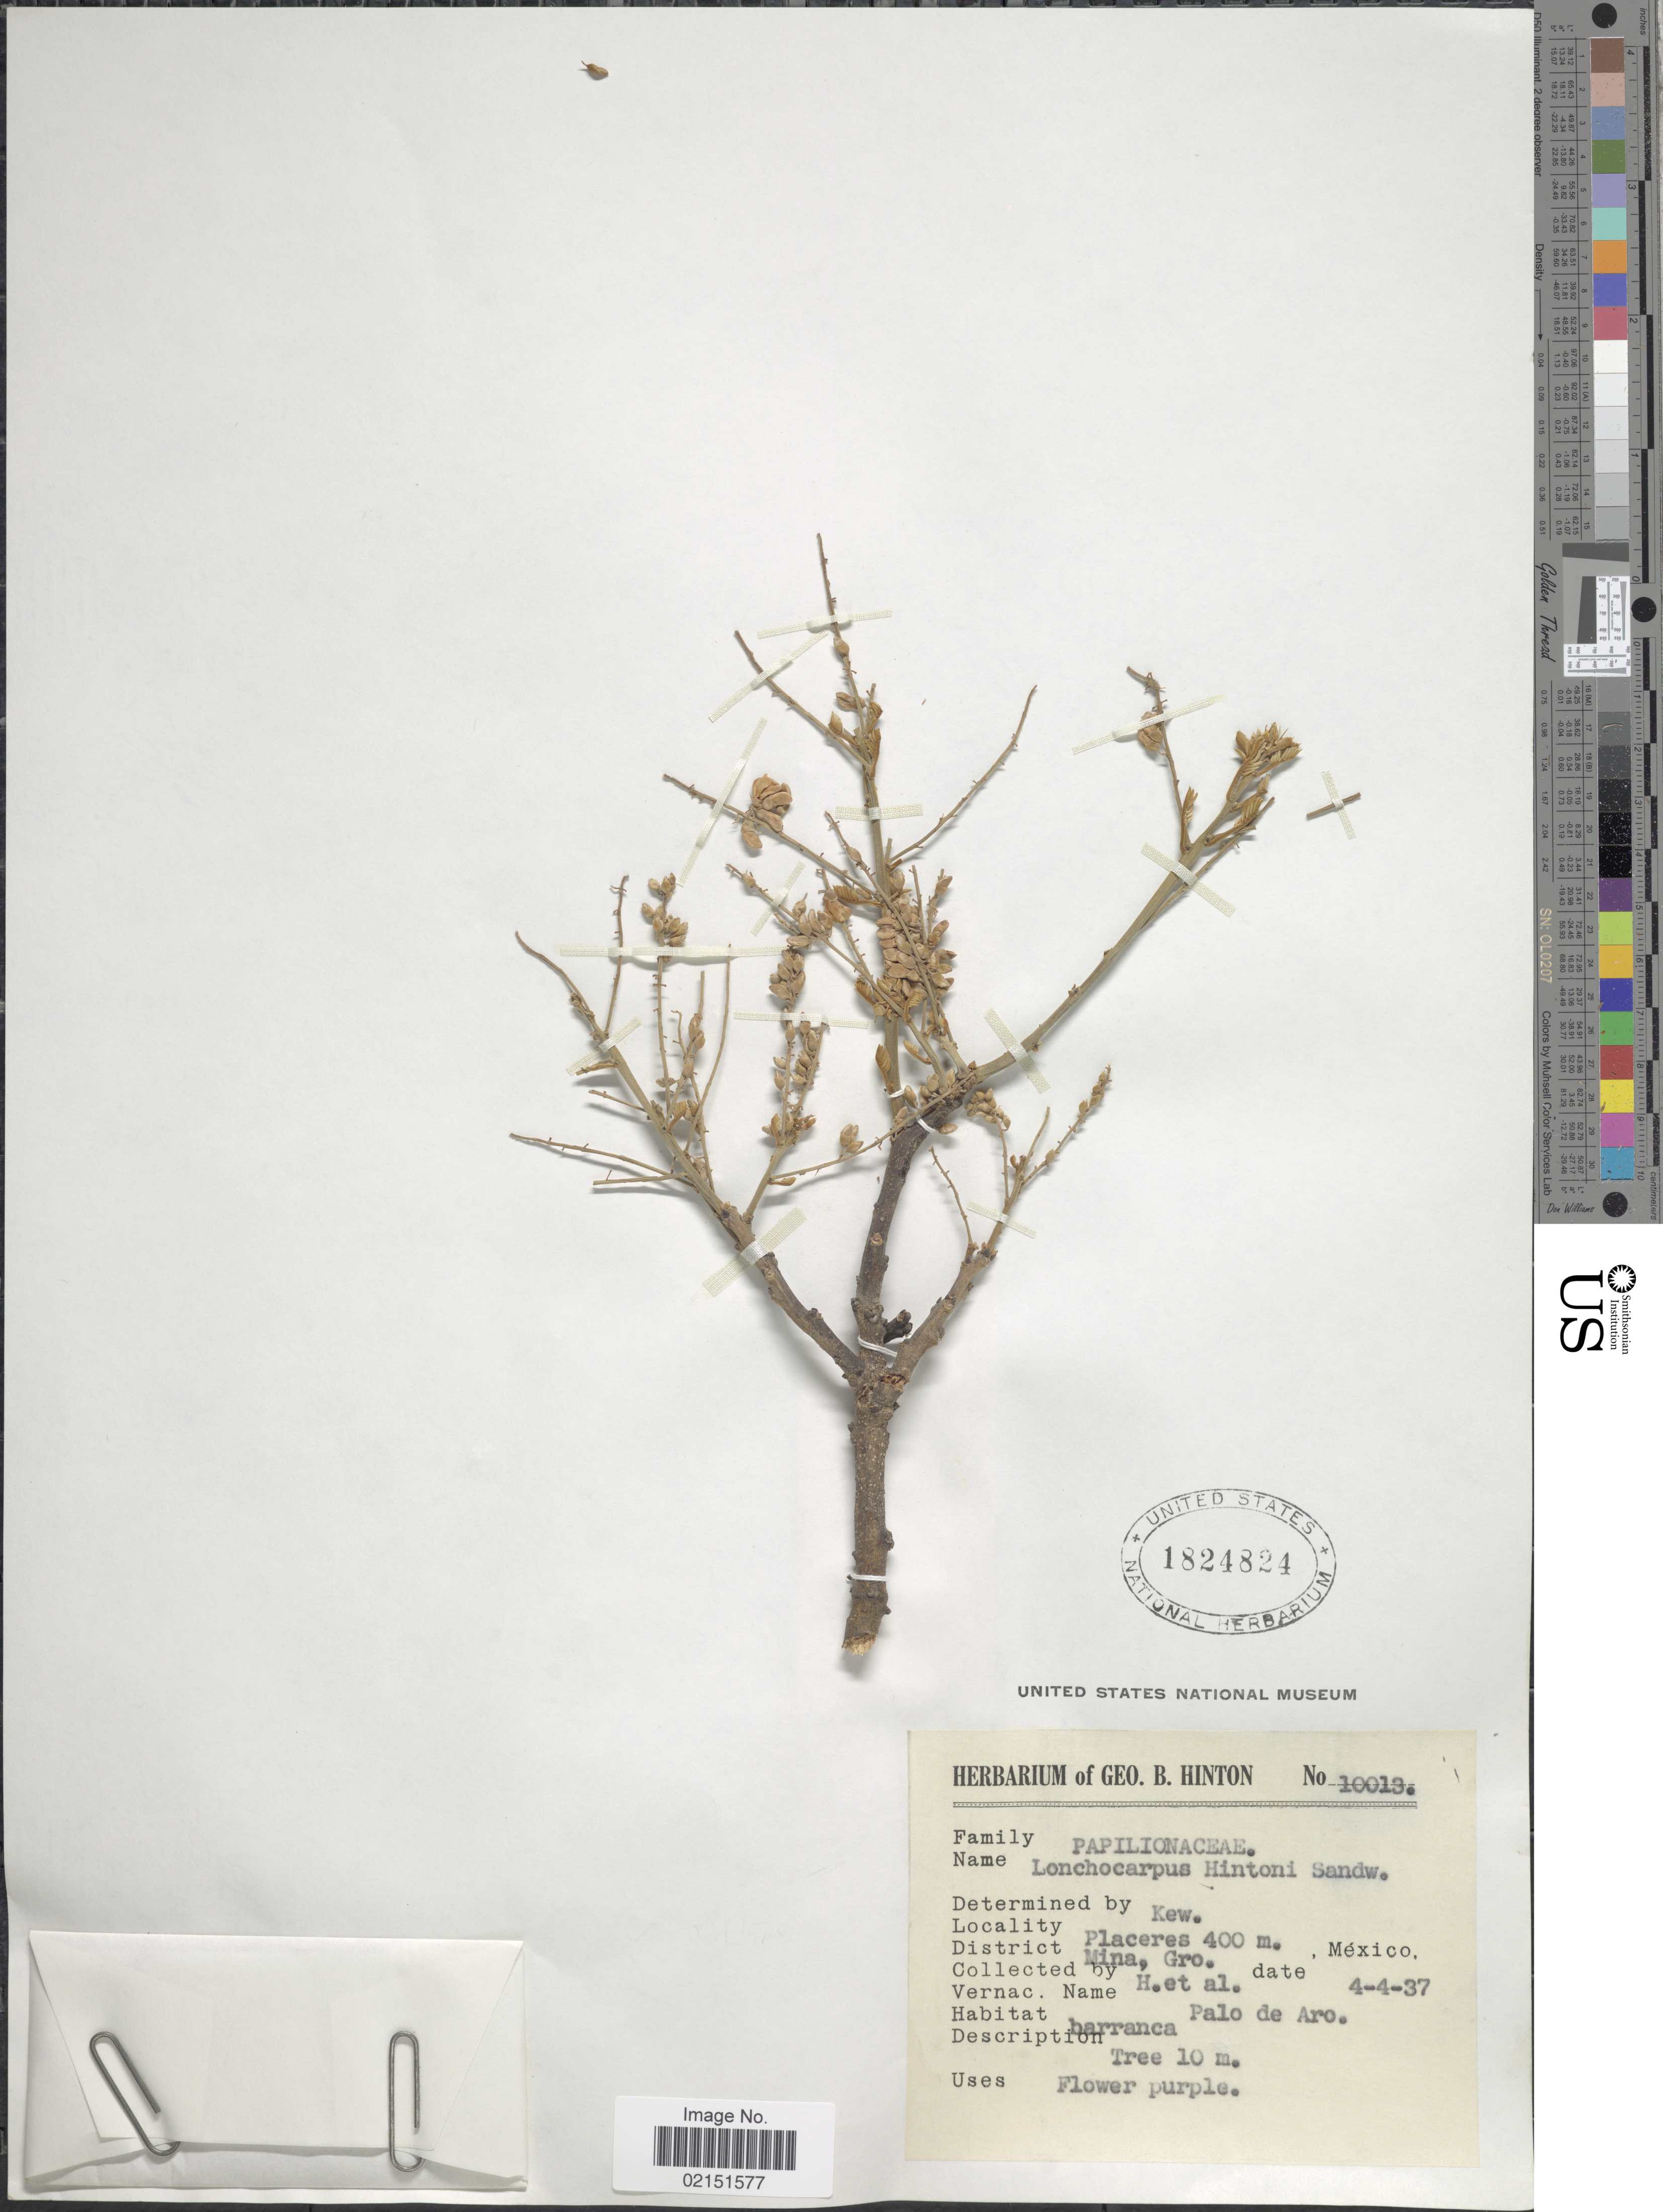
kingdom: Plantae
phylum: Tracheophyta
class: Magnoliopsida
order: Fabales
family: Fabaceae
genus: Lonchocarpus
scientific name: Lonchocarpus hintonii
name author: Sandwith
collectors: G. B. Hinton & et al.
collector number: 10013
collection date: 1937-04-04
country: Mexico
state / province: Guerrero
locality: Placeres. District Mina, Gro.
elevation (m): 400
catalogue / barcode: US 1824824